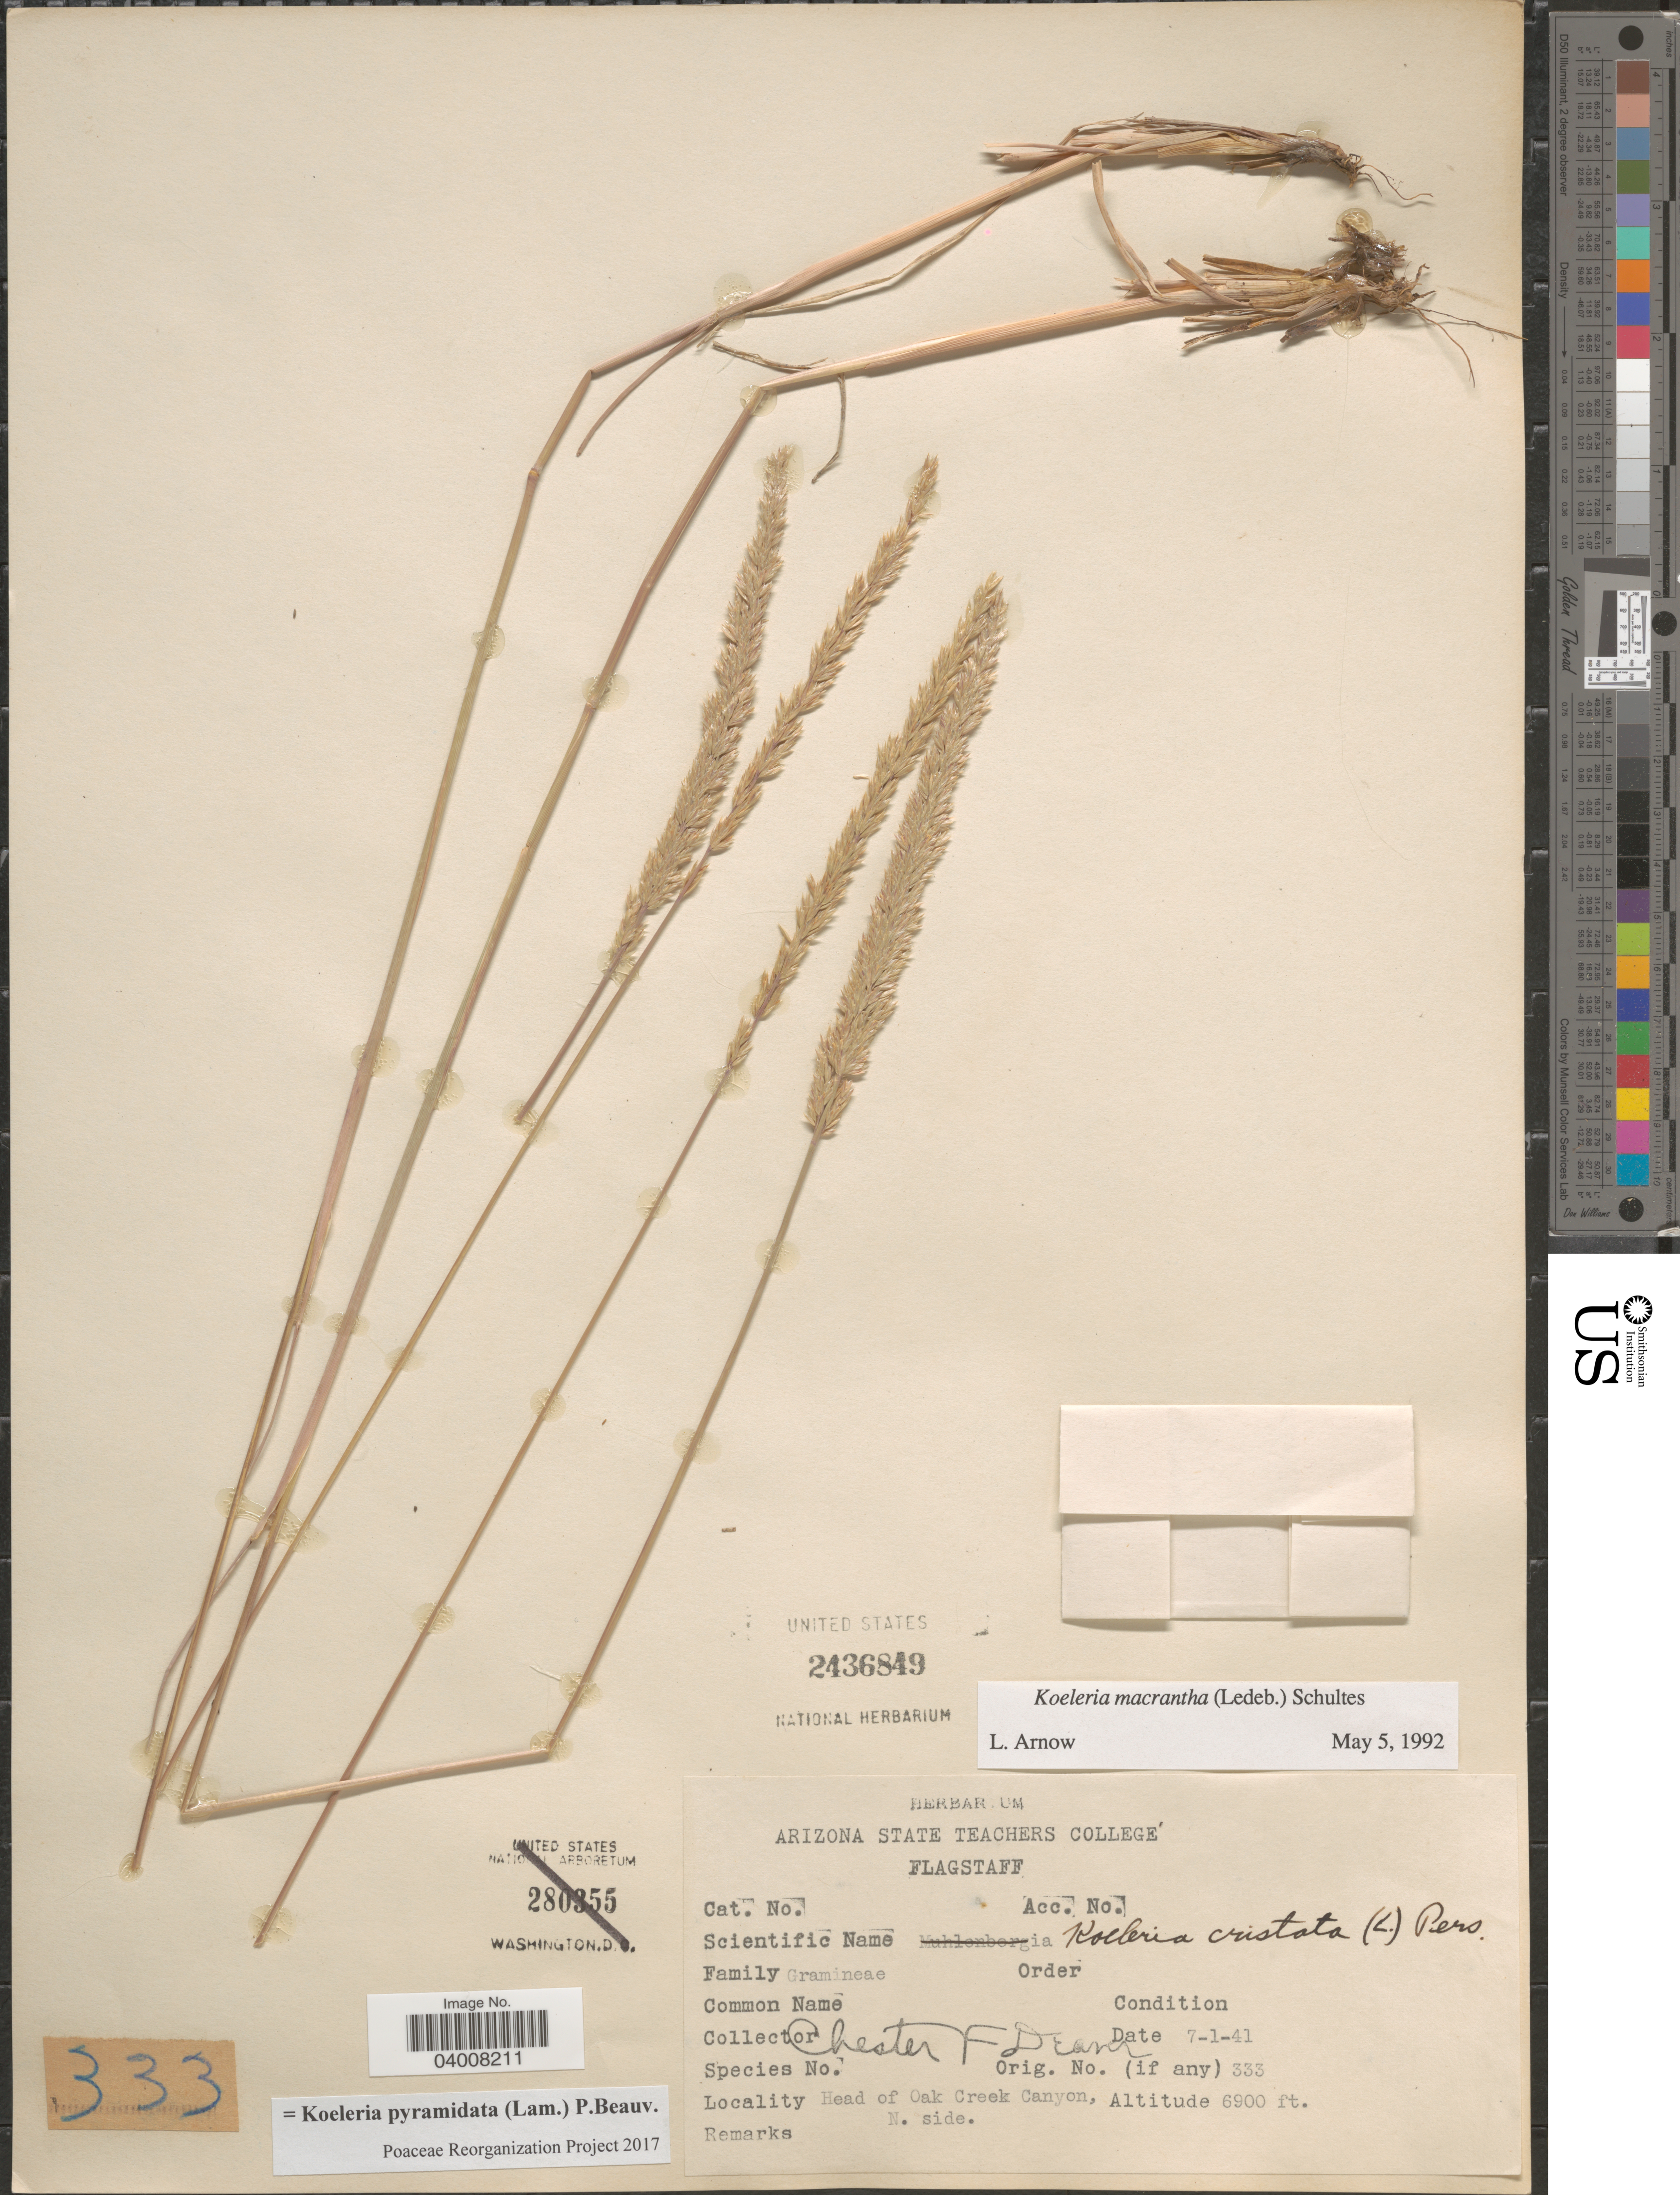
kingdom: Plantae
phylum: Tracheophyta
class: Liliopsida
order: Poales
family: Poaceae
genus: Koeleria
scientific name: Koeleria pyramidata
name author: (Lam.) P. Beauv.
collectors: C. Deaver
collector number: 333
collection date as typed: Transcribed d/m/y: 1/7/41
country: United States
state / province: Arizona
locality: Head of Oak Creek Canyon, N. side.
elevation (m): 2103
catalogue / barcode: US 2436849